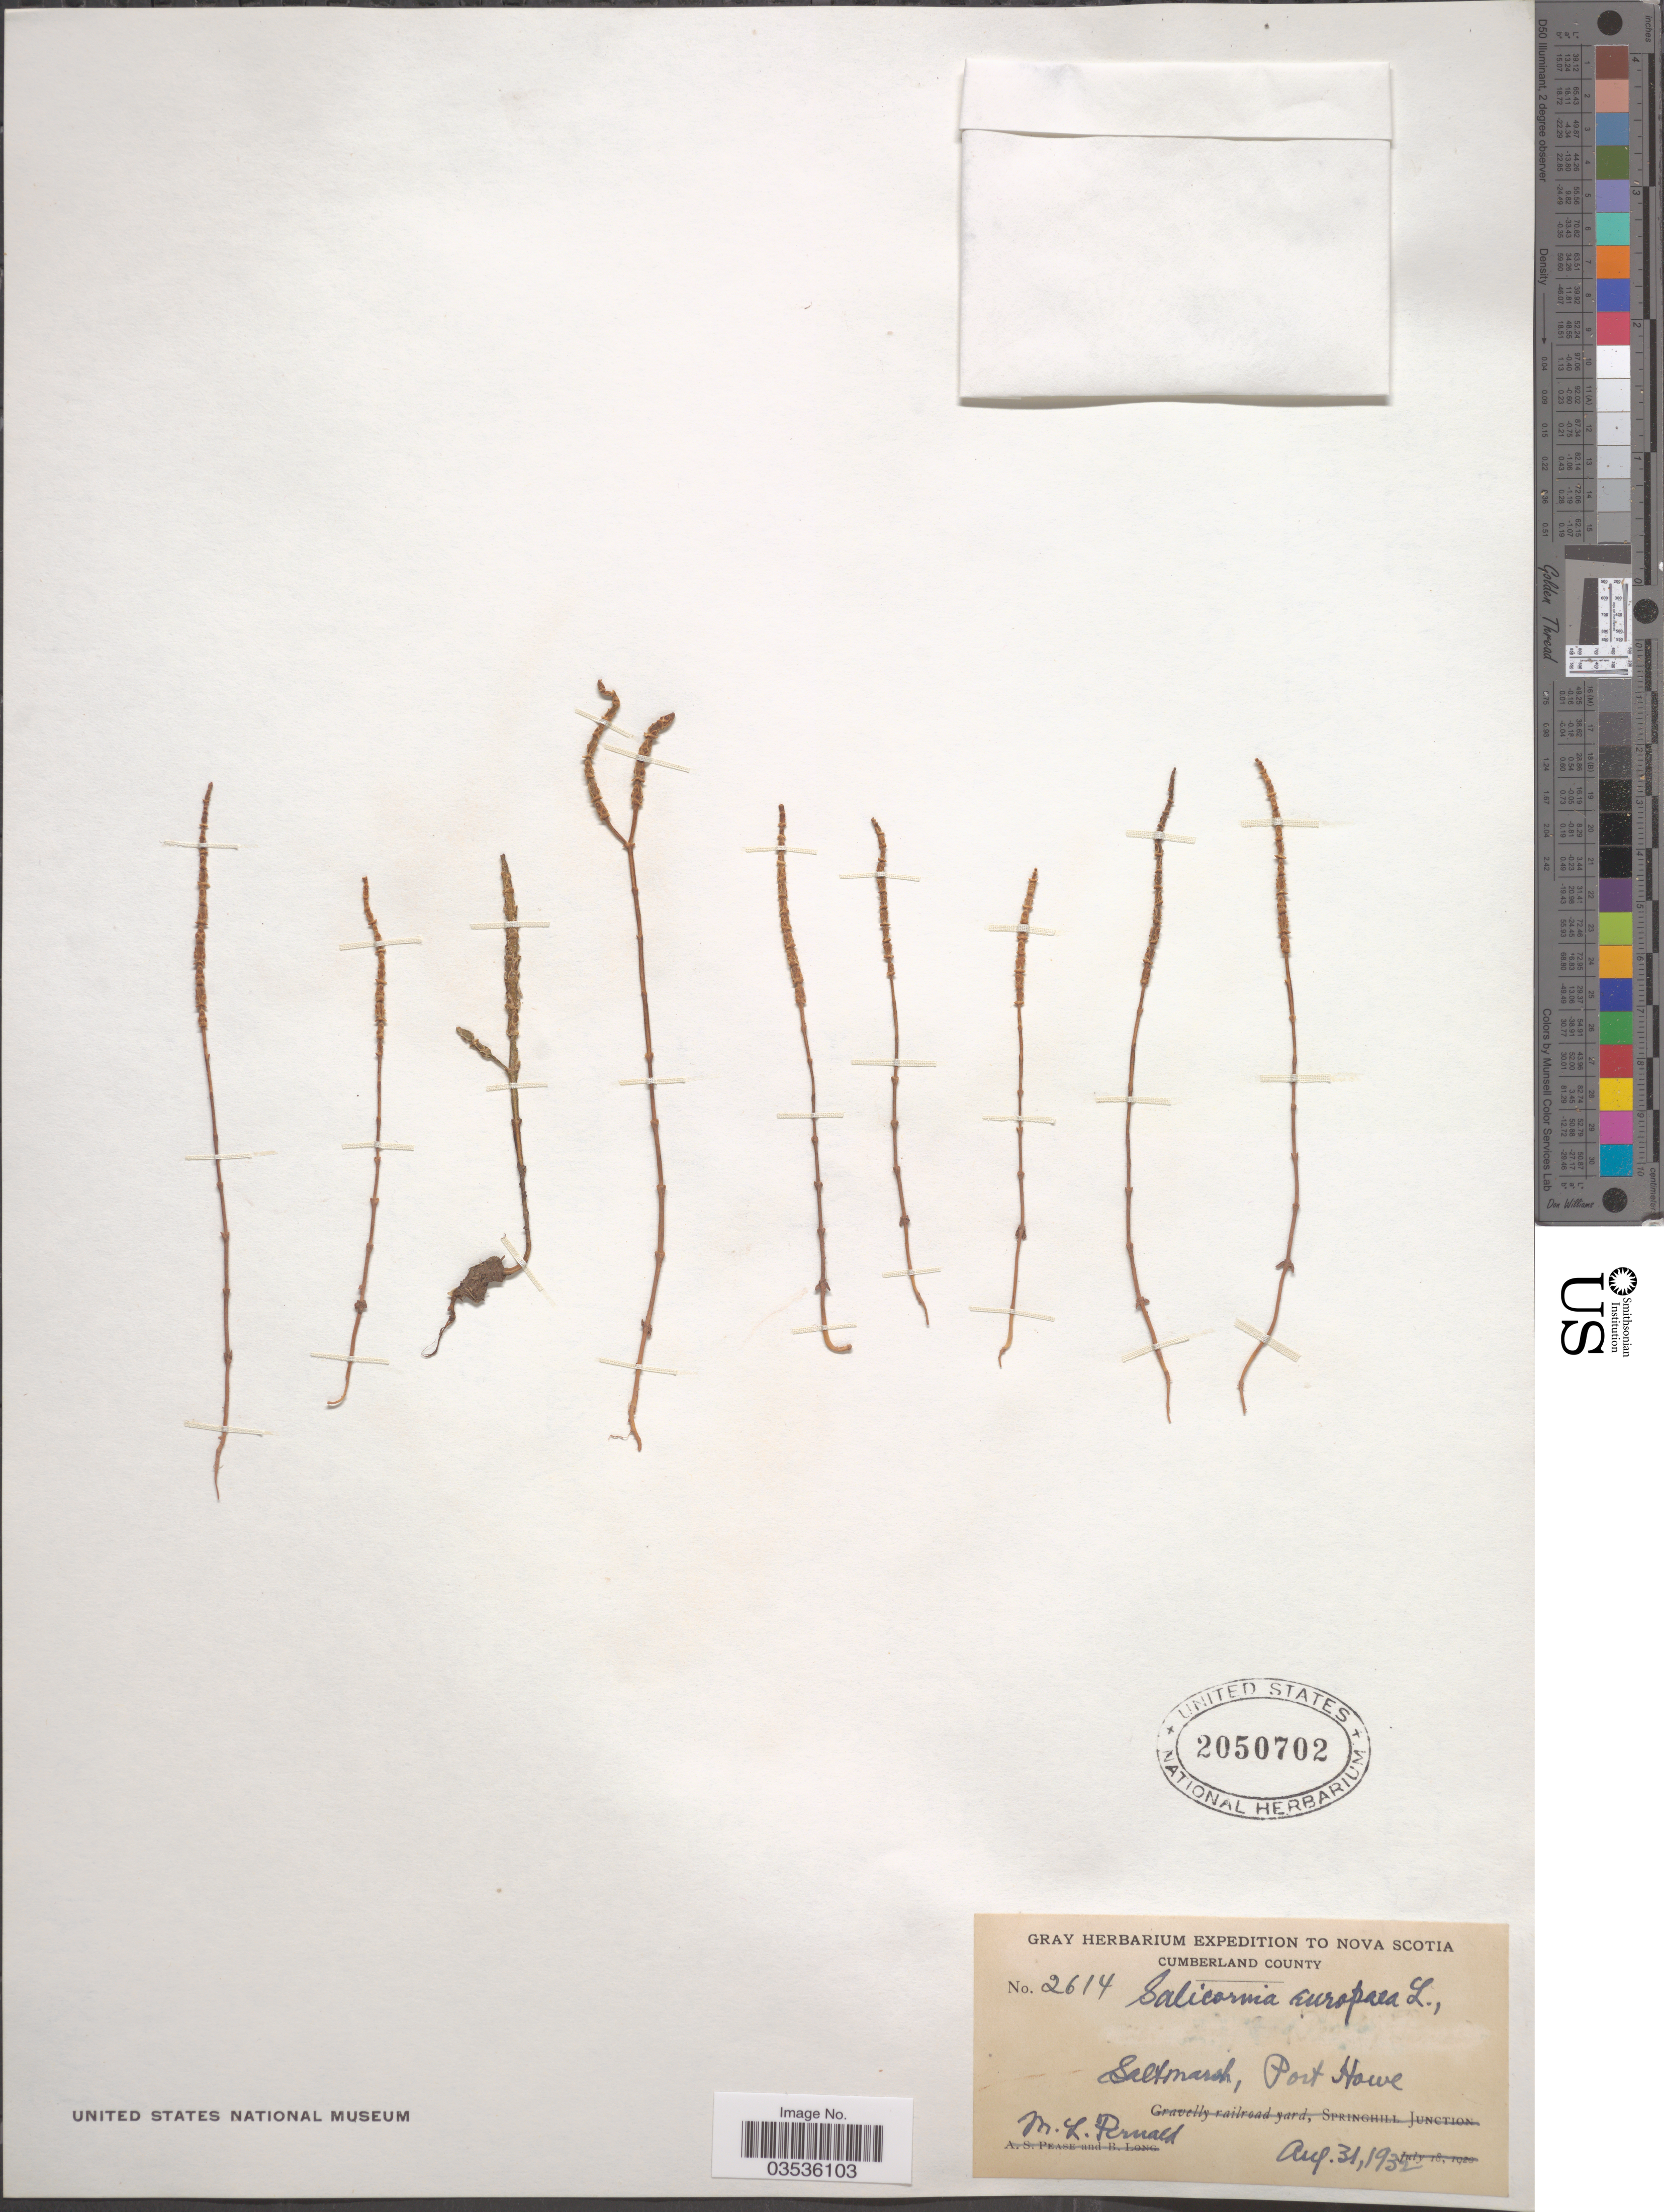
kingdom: Plantae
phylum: Tracheophyta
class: Magnoliopsida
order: Caryophyllales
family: Amaranthaceae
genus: Salicornia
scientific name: Salicornia europaea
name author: L.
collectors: M. L. Fernald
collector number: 2614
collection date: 1932-08-31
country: Canada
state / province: Nova Scotia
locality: Cumberland County. Saltmarsh, Port Howe.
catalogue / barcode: US 2050702